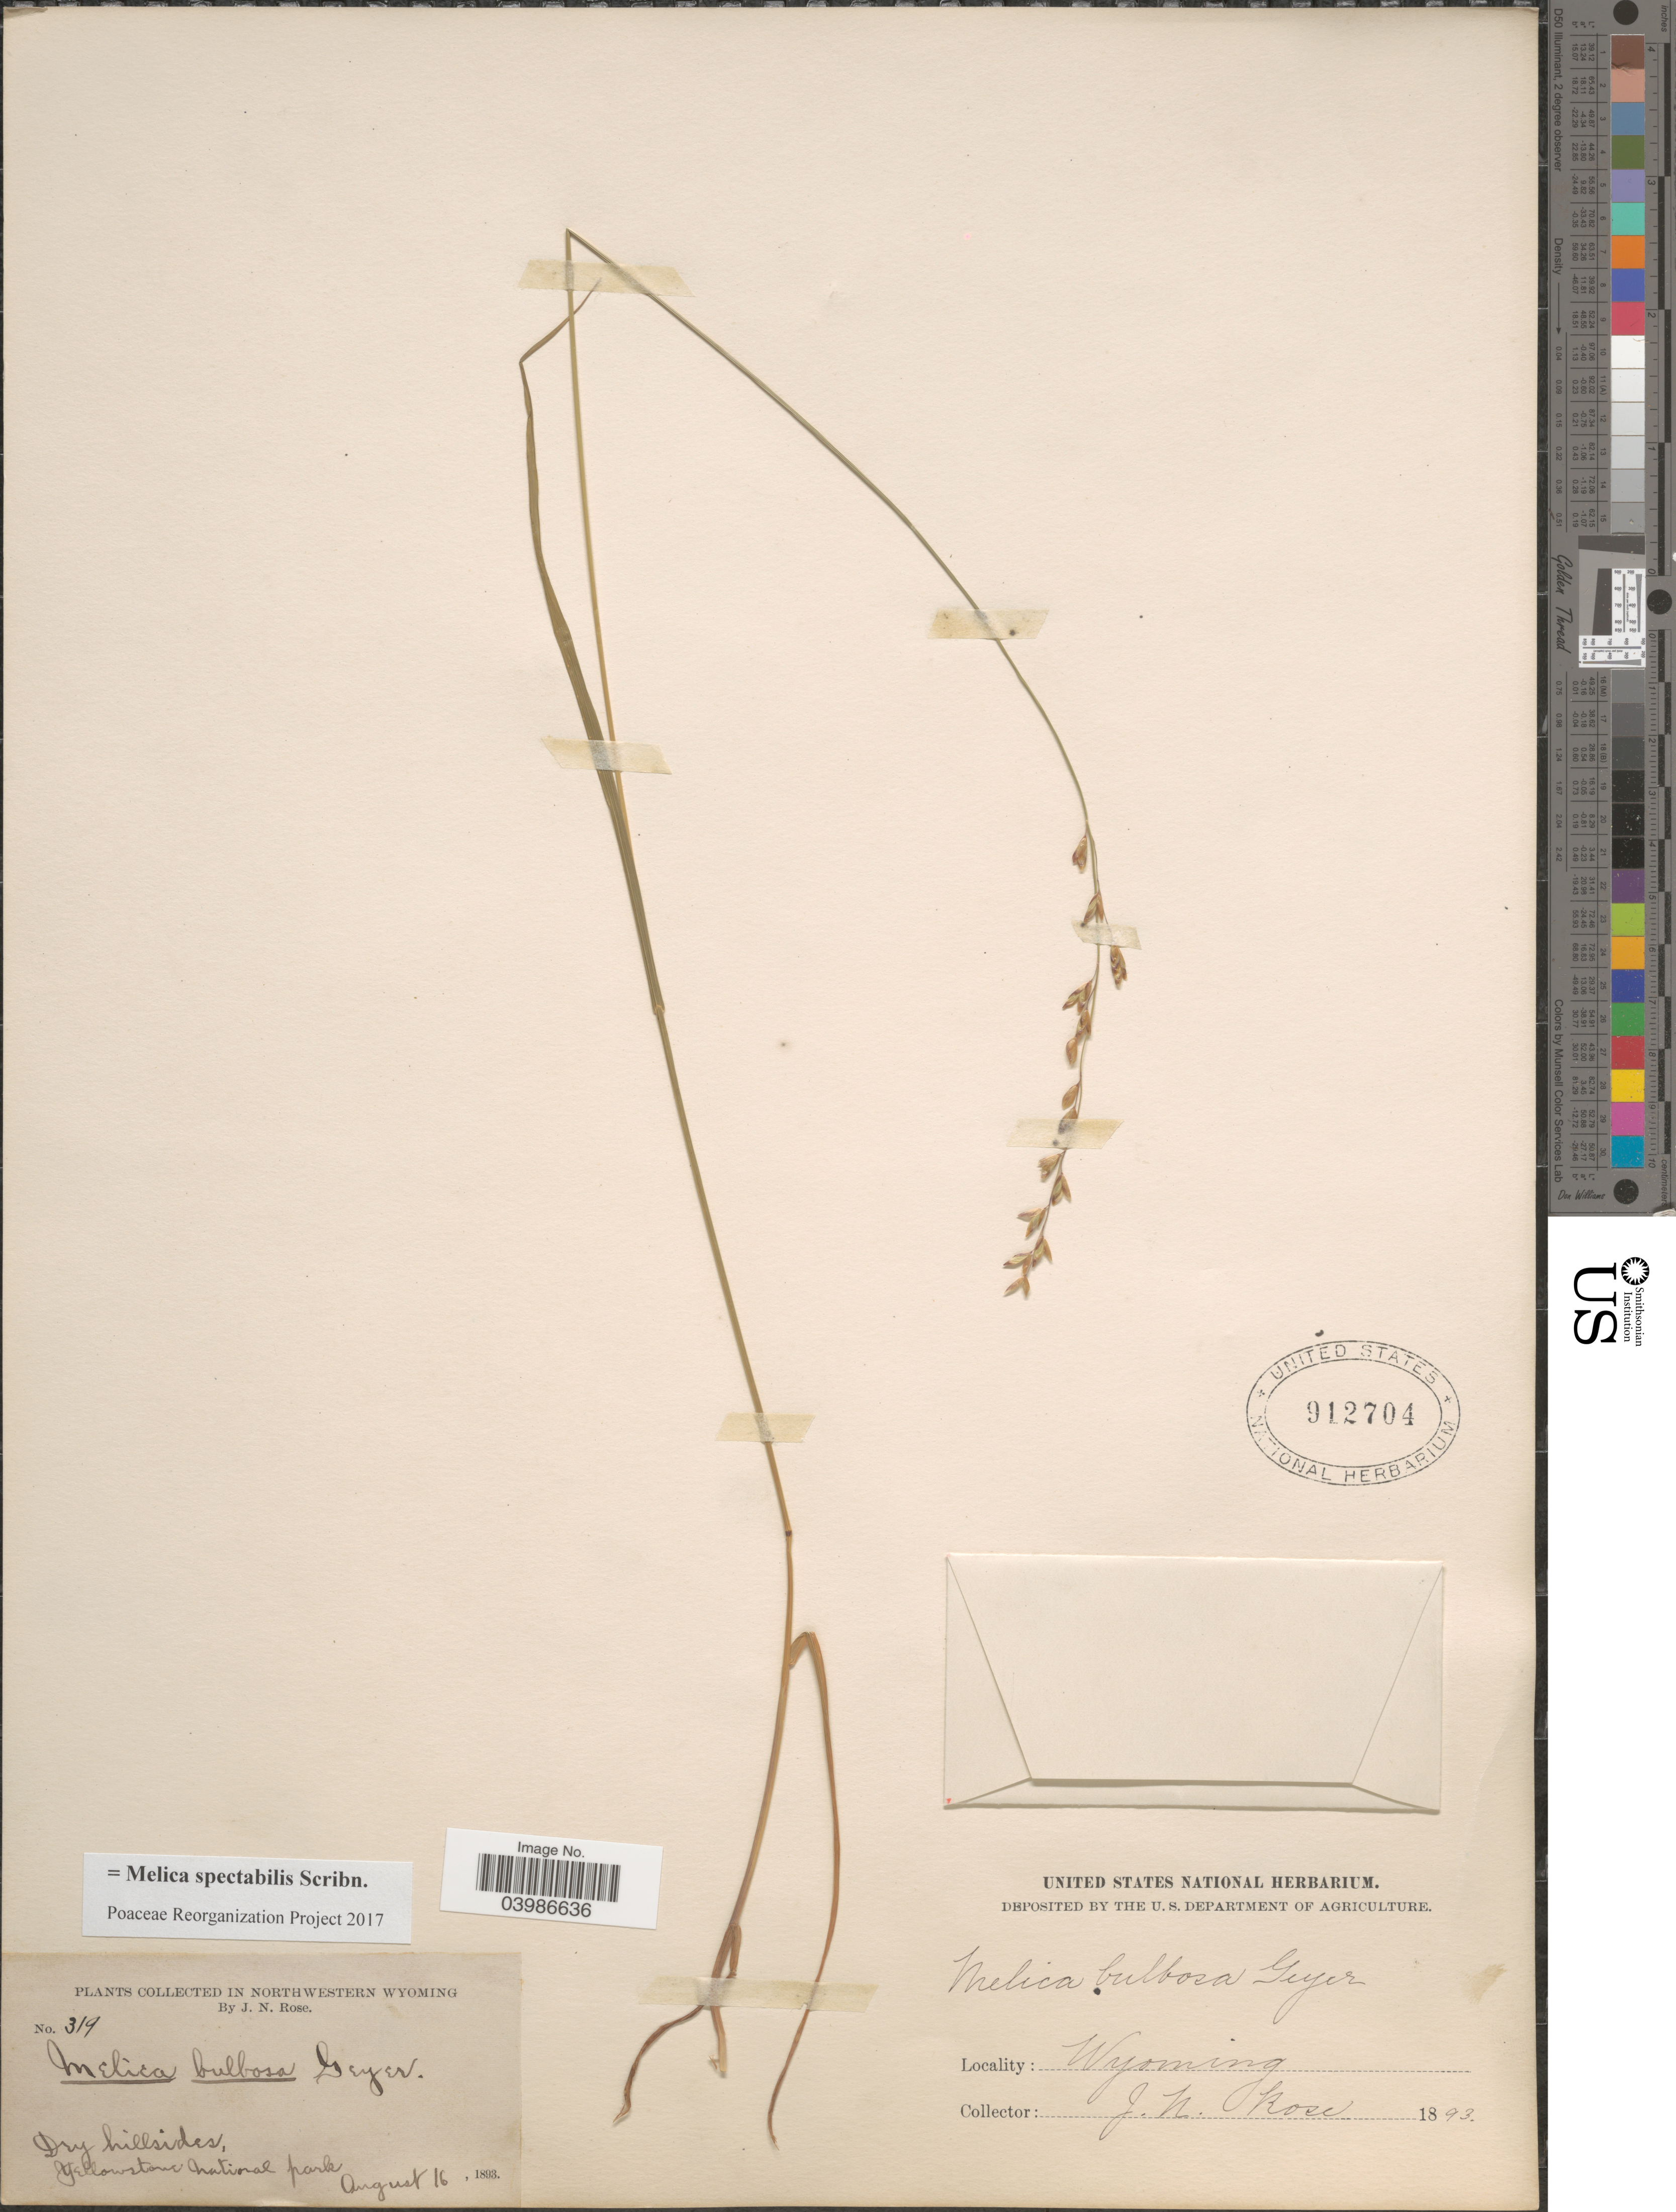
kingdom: Plantae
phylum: Tracheophyta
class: Liliopsida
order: Poales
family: Poaceae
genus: Melica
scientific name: Melica spectabilis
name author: Scribn.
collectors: J. N. Rose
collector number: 319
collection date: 1893-08-16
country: United States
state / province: Wyoming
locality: Northwestern Wyoming. Yellowstone National Park.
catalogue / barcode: US 912704